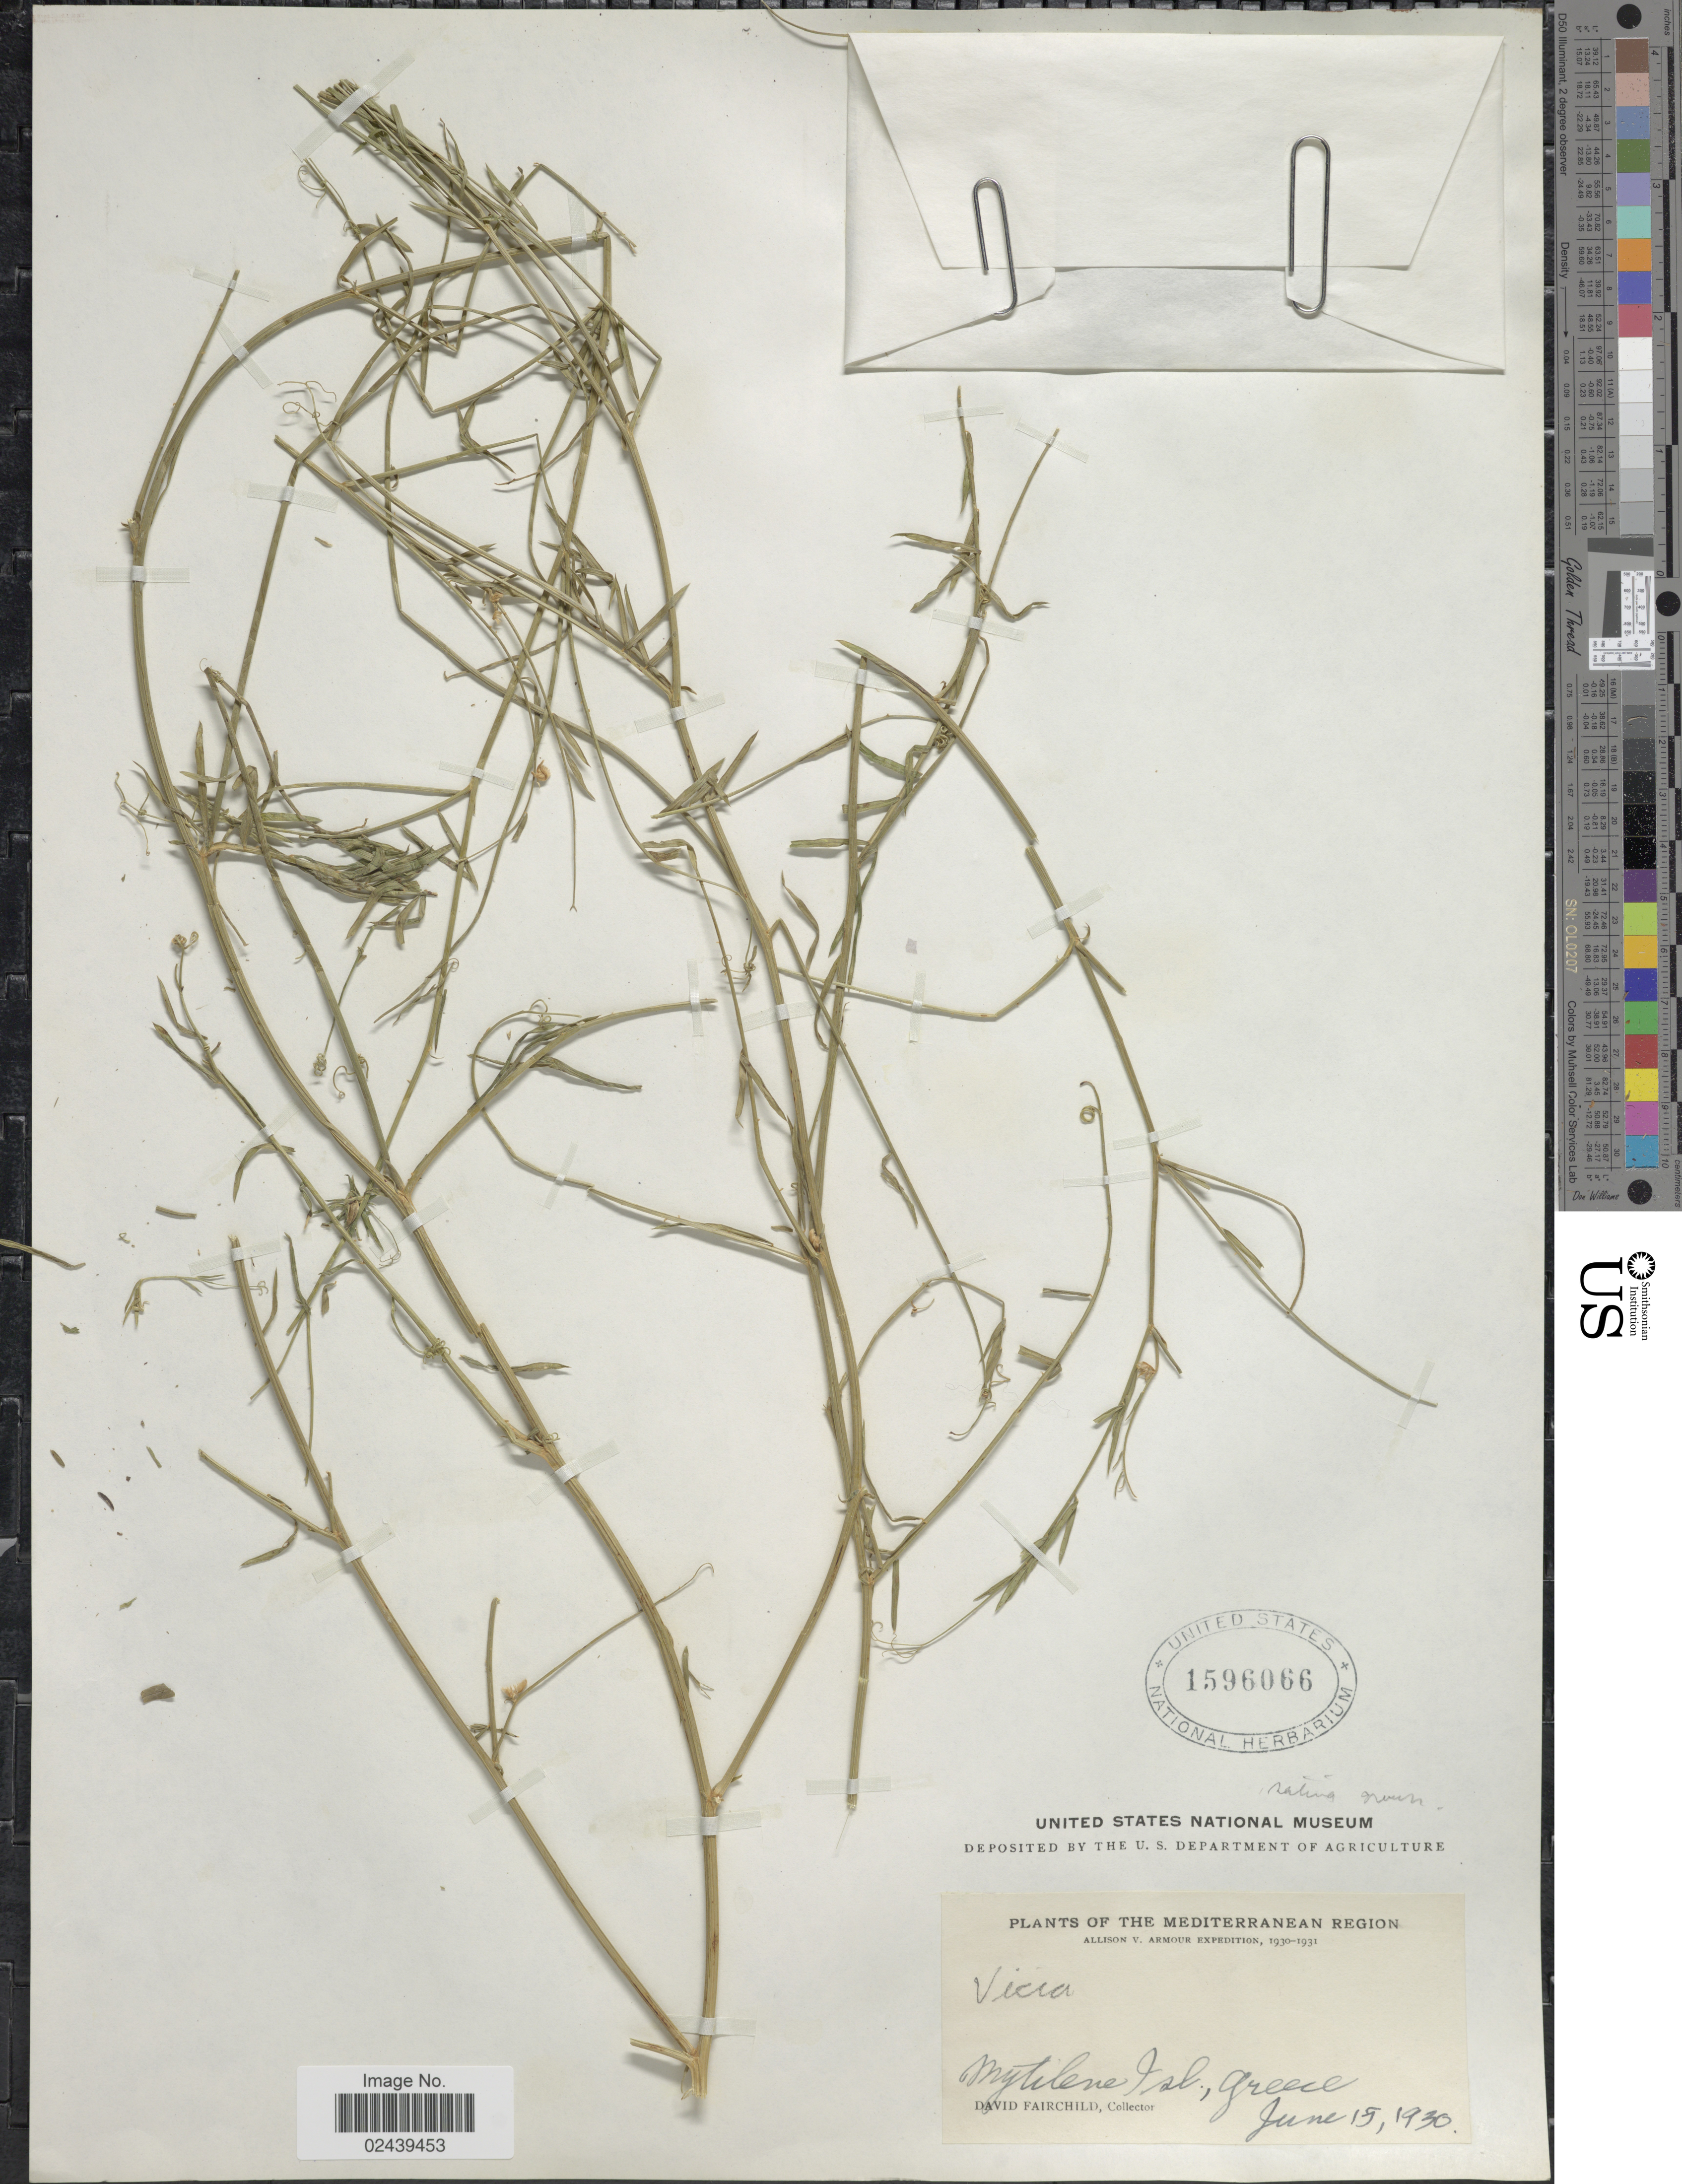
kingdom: Plantae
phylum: Tracheophyta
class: Magnoliopsida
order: Fabales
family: Fabaceae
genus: Vicia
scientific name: Vicia sp.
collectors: D. Fairchild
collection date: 1930-06-15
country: Greece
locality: The Mediterranean Region, Mytilene Isl., Greece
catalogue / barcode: US 1596066